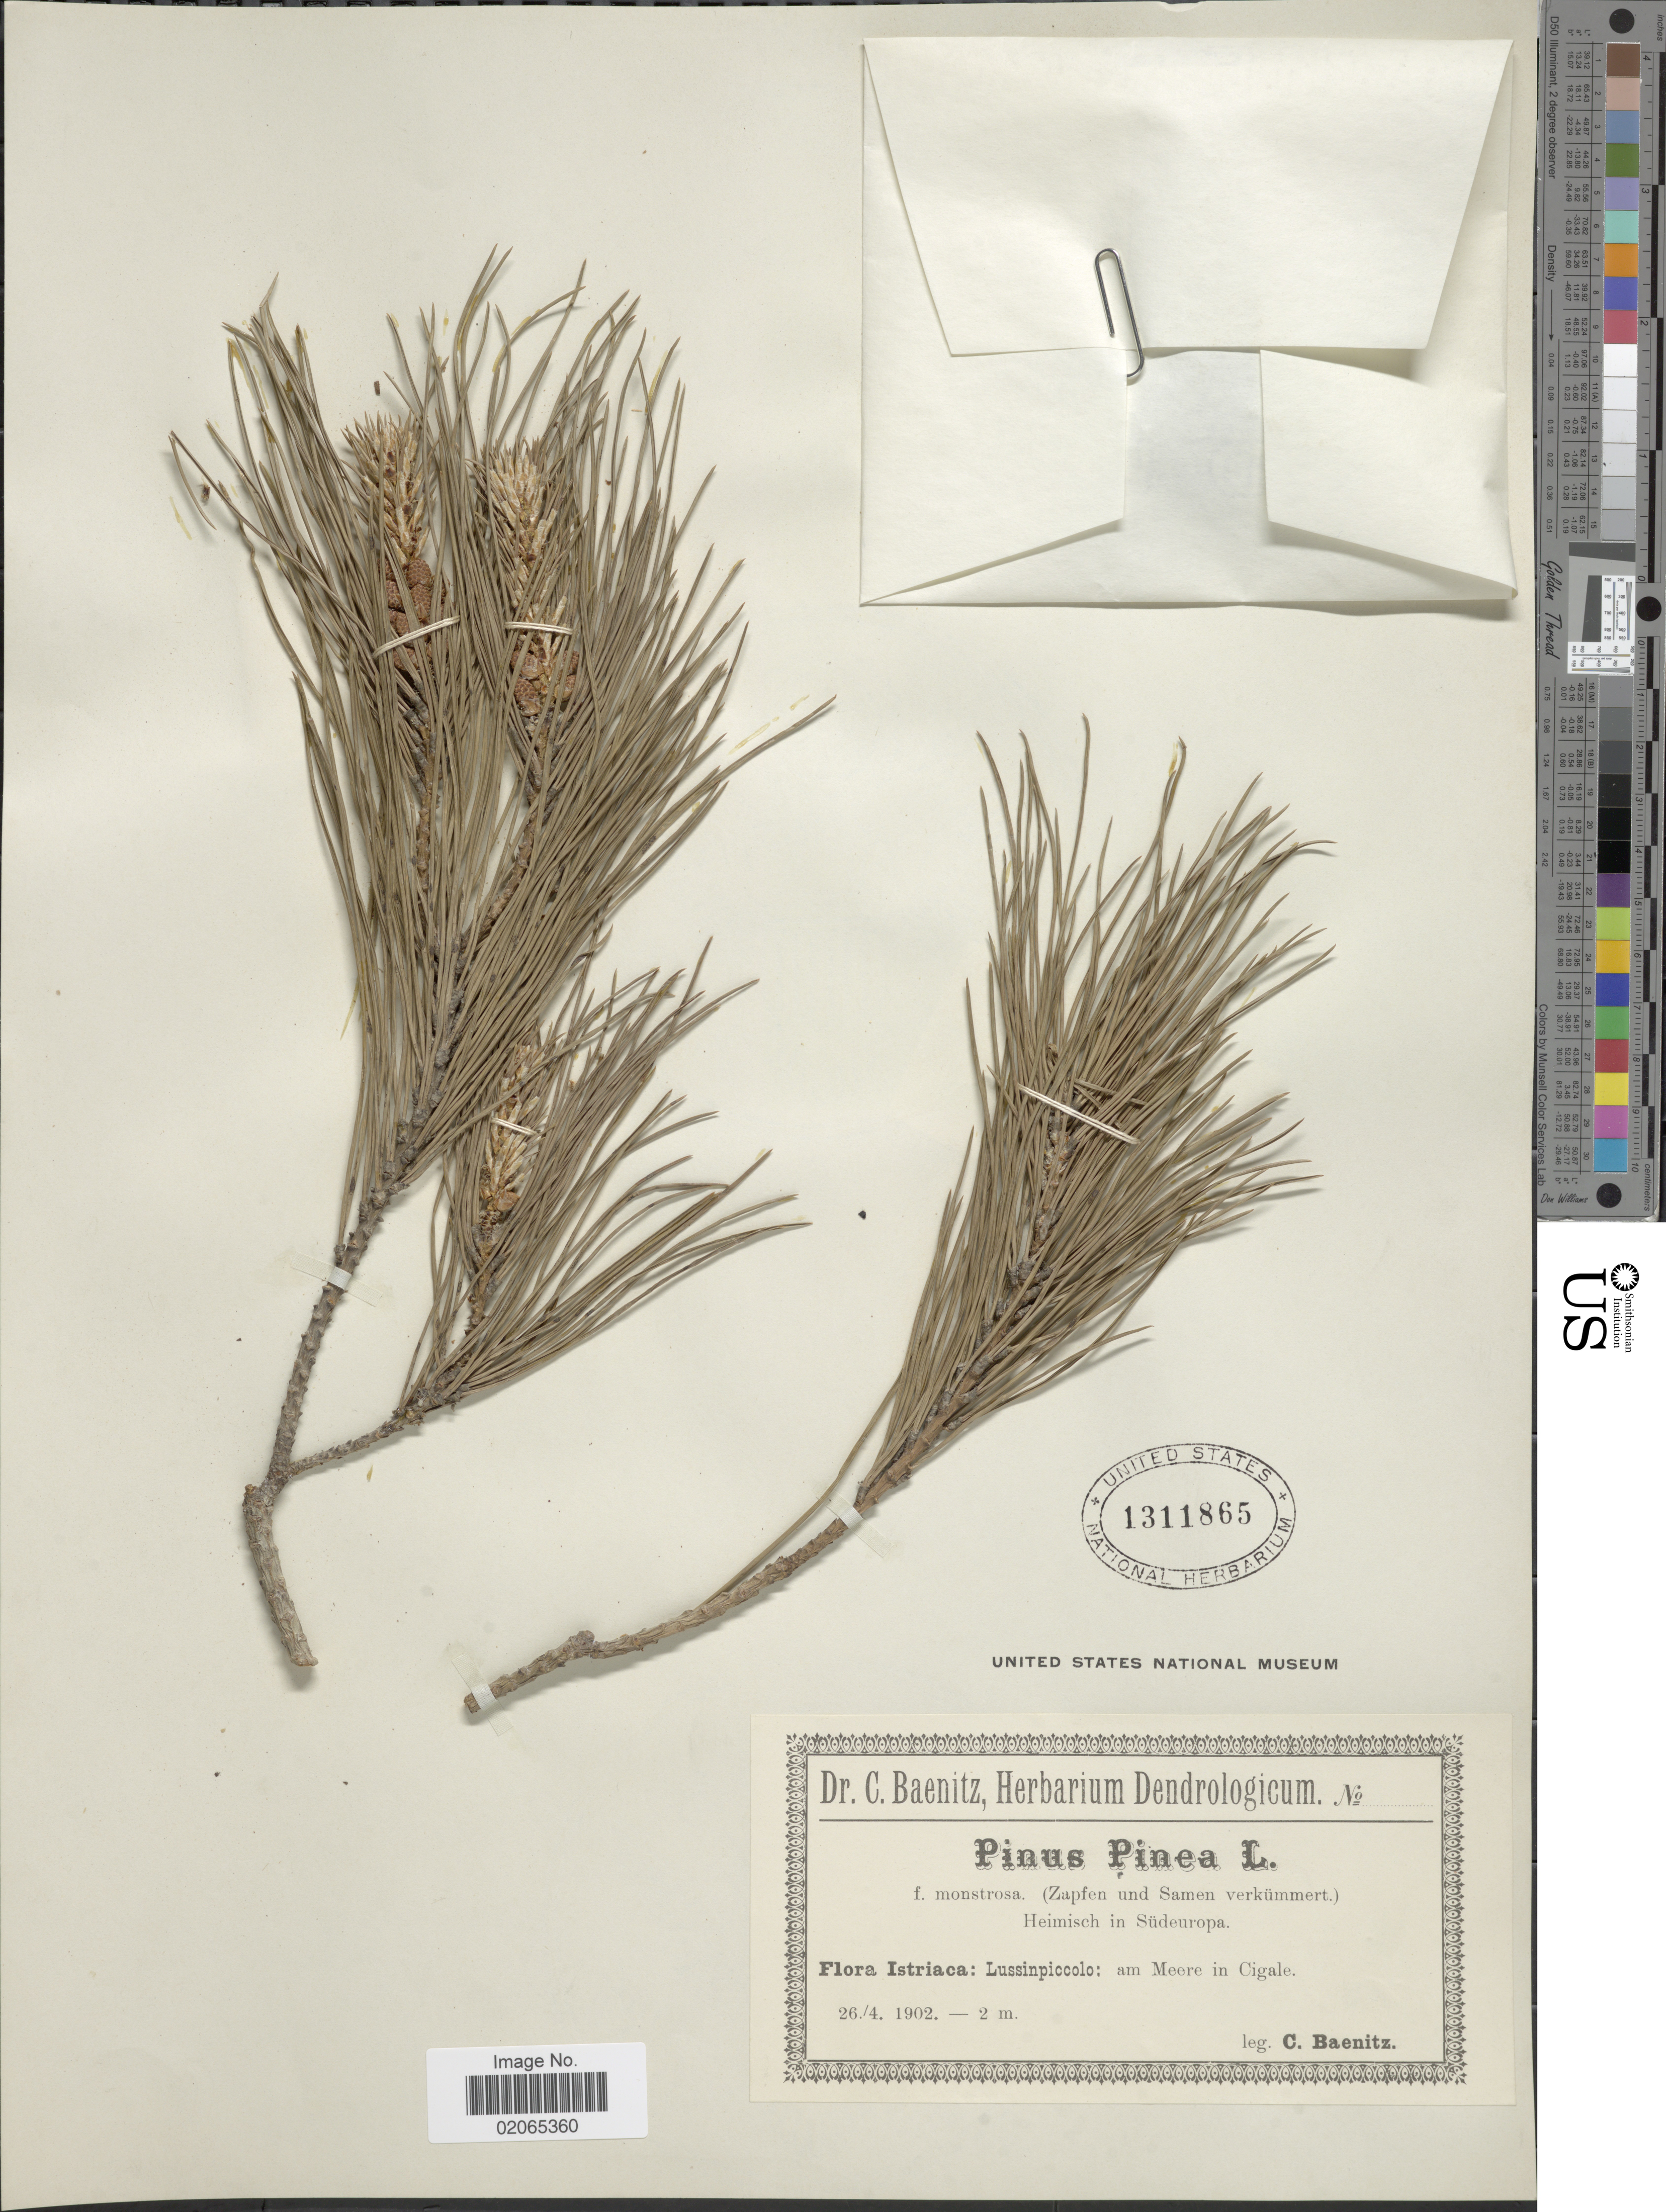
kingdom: Plantae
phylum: Tracheophyta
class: Pinopsida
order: Pinales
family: Pinaceae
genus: Pinus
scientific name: Pinus pinea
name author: L.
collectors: C. G. Baenitz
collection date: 1902-04-26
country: Croatia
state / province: Istria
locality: Istriaca: Lussinpiccolo: am Meere in Cigale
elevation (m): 2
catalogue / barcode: US 1311865